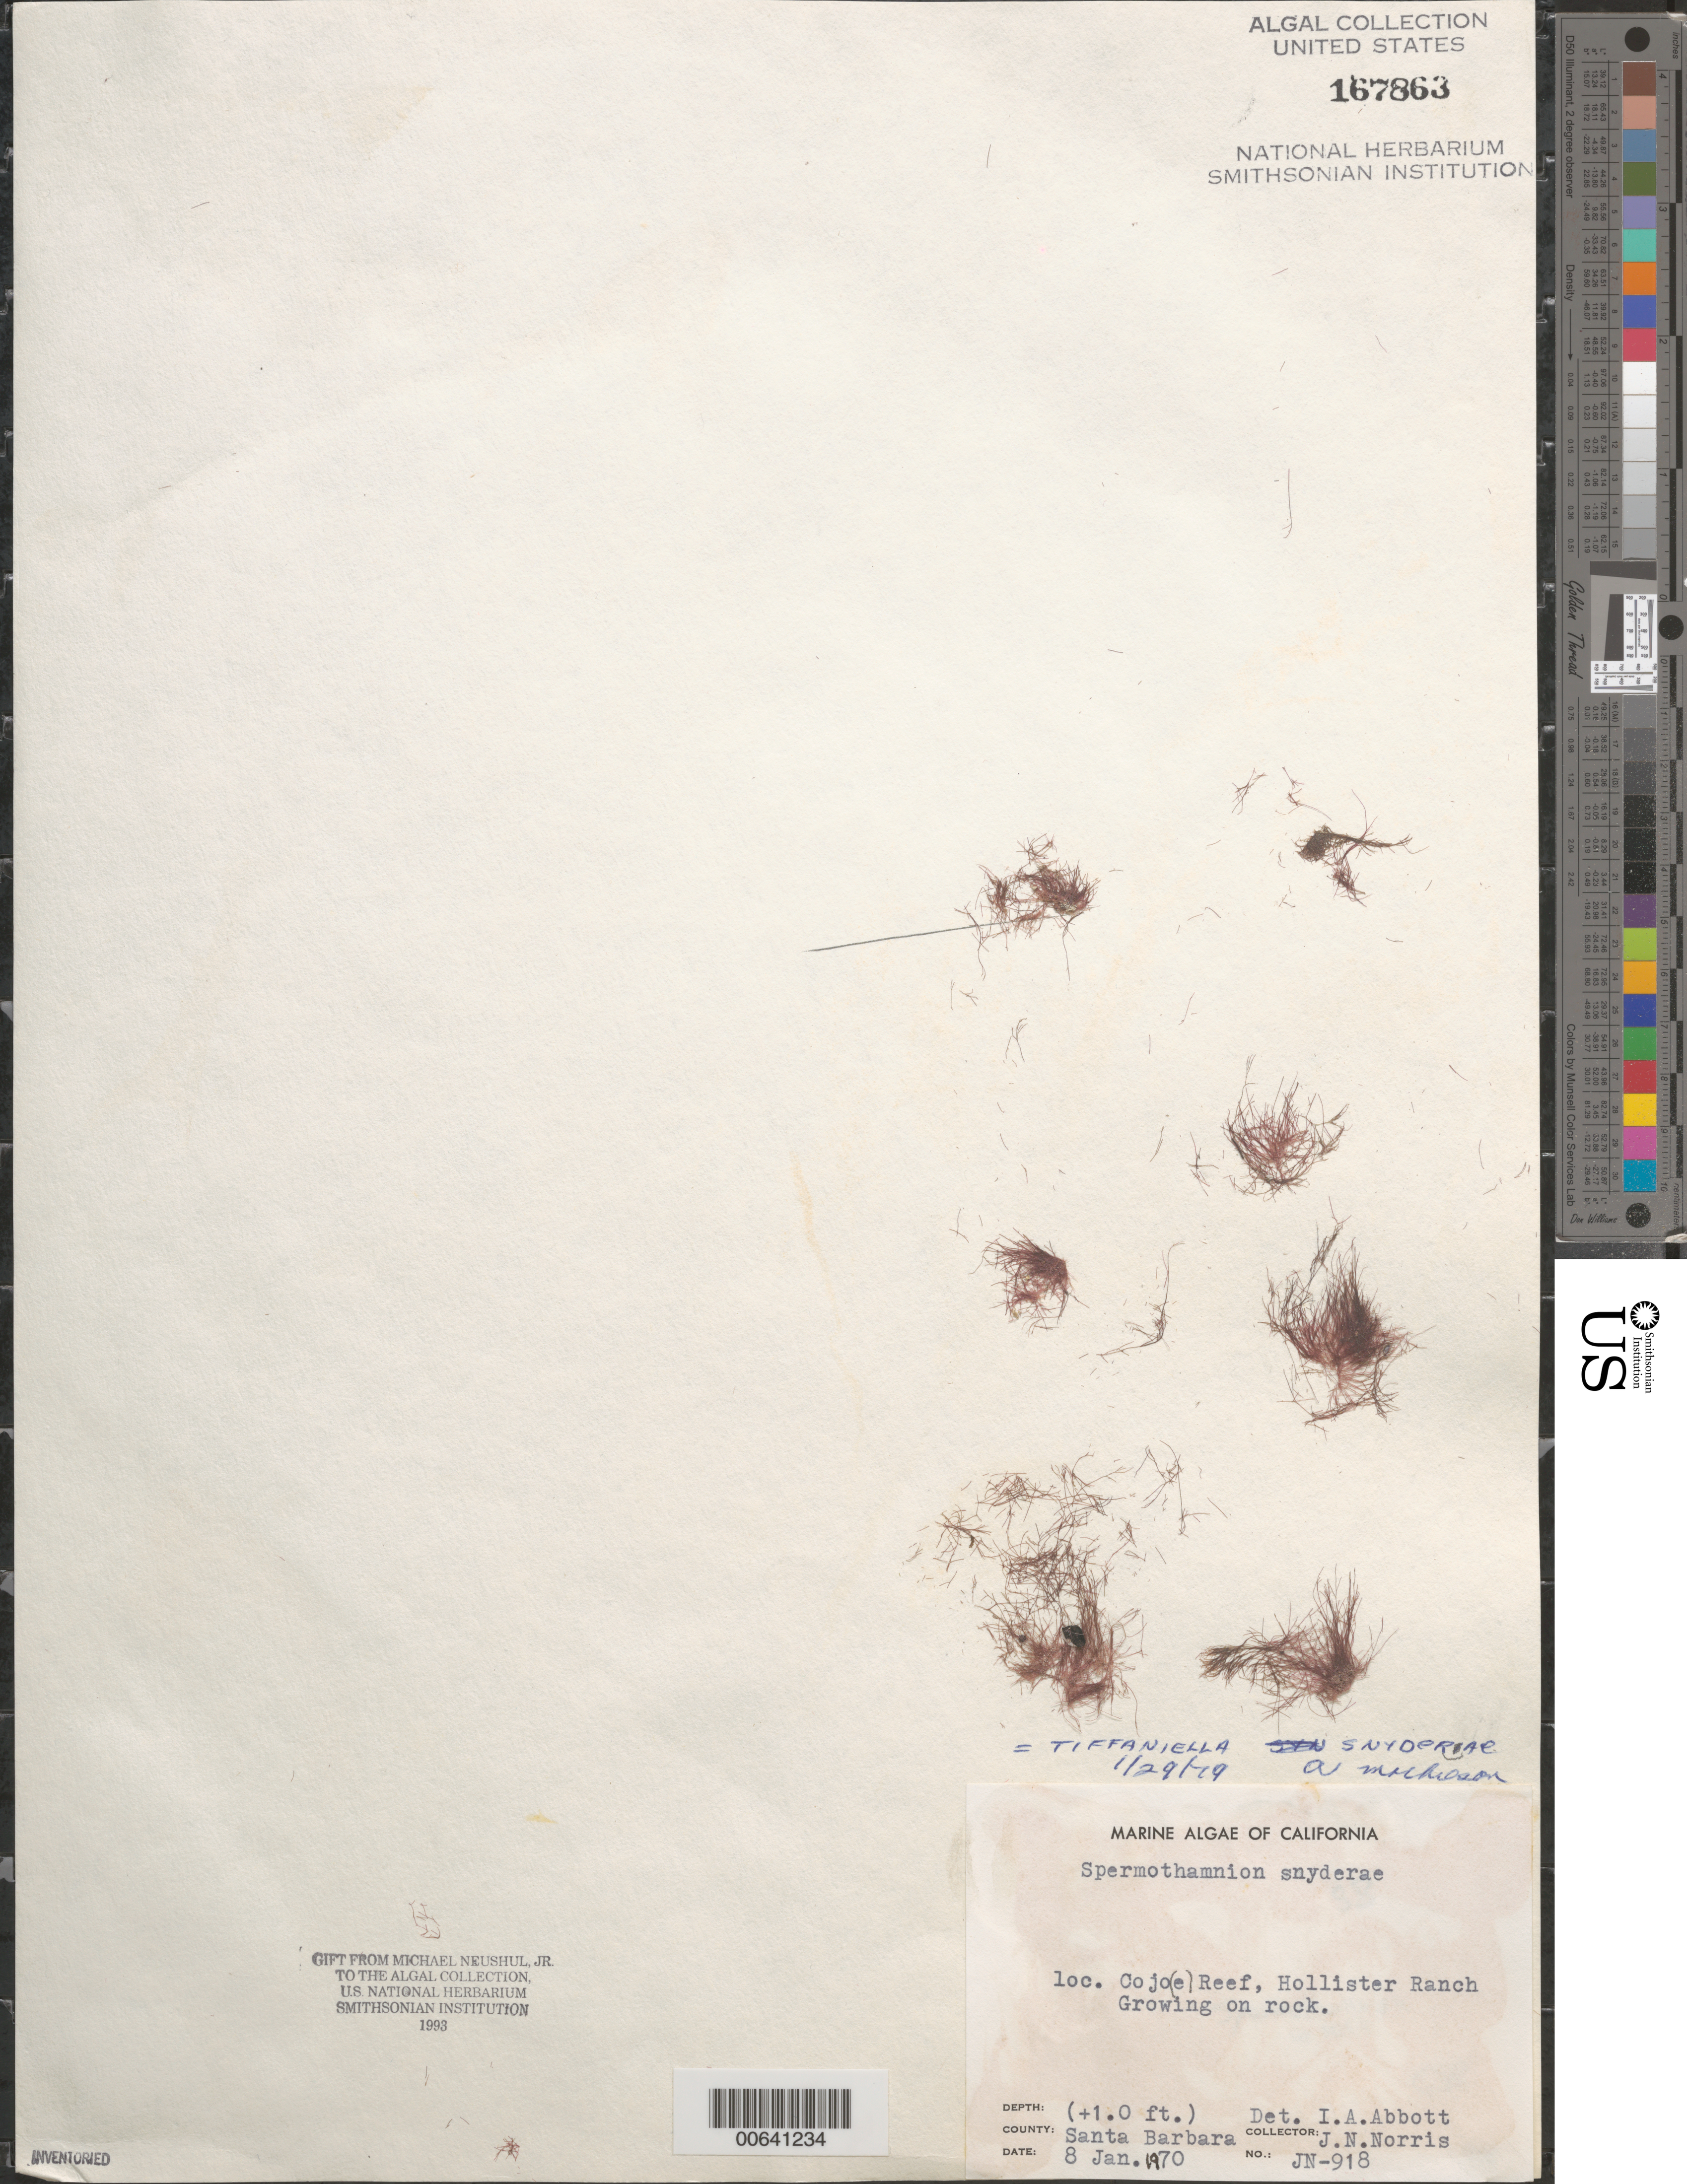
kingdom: Plantae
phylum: Rhodophyta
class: Florideophyceae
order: Ceramiales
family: Wrangeliaceae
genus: Tiffaniella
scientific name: Tiffaniella snyderae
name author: (Farl.) I.A. Abbott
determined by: Mathieson, A. C.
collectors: J. N. Norris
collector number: JN-918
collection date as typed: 08 Jan 1970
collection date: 1970-01-08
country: United States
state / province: California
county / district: Santa Barbara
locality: Cojo Reef, Hollister Ranch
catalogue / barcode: US 167863